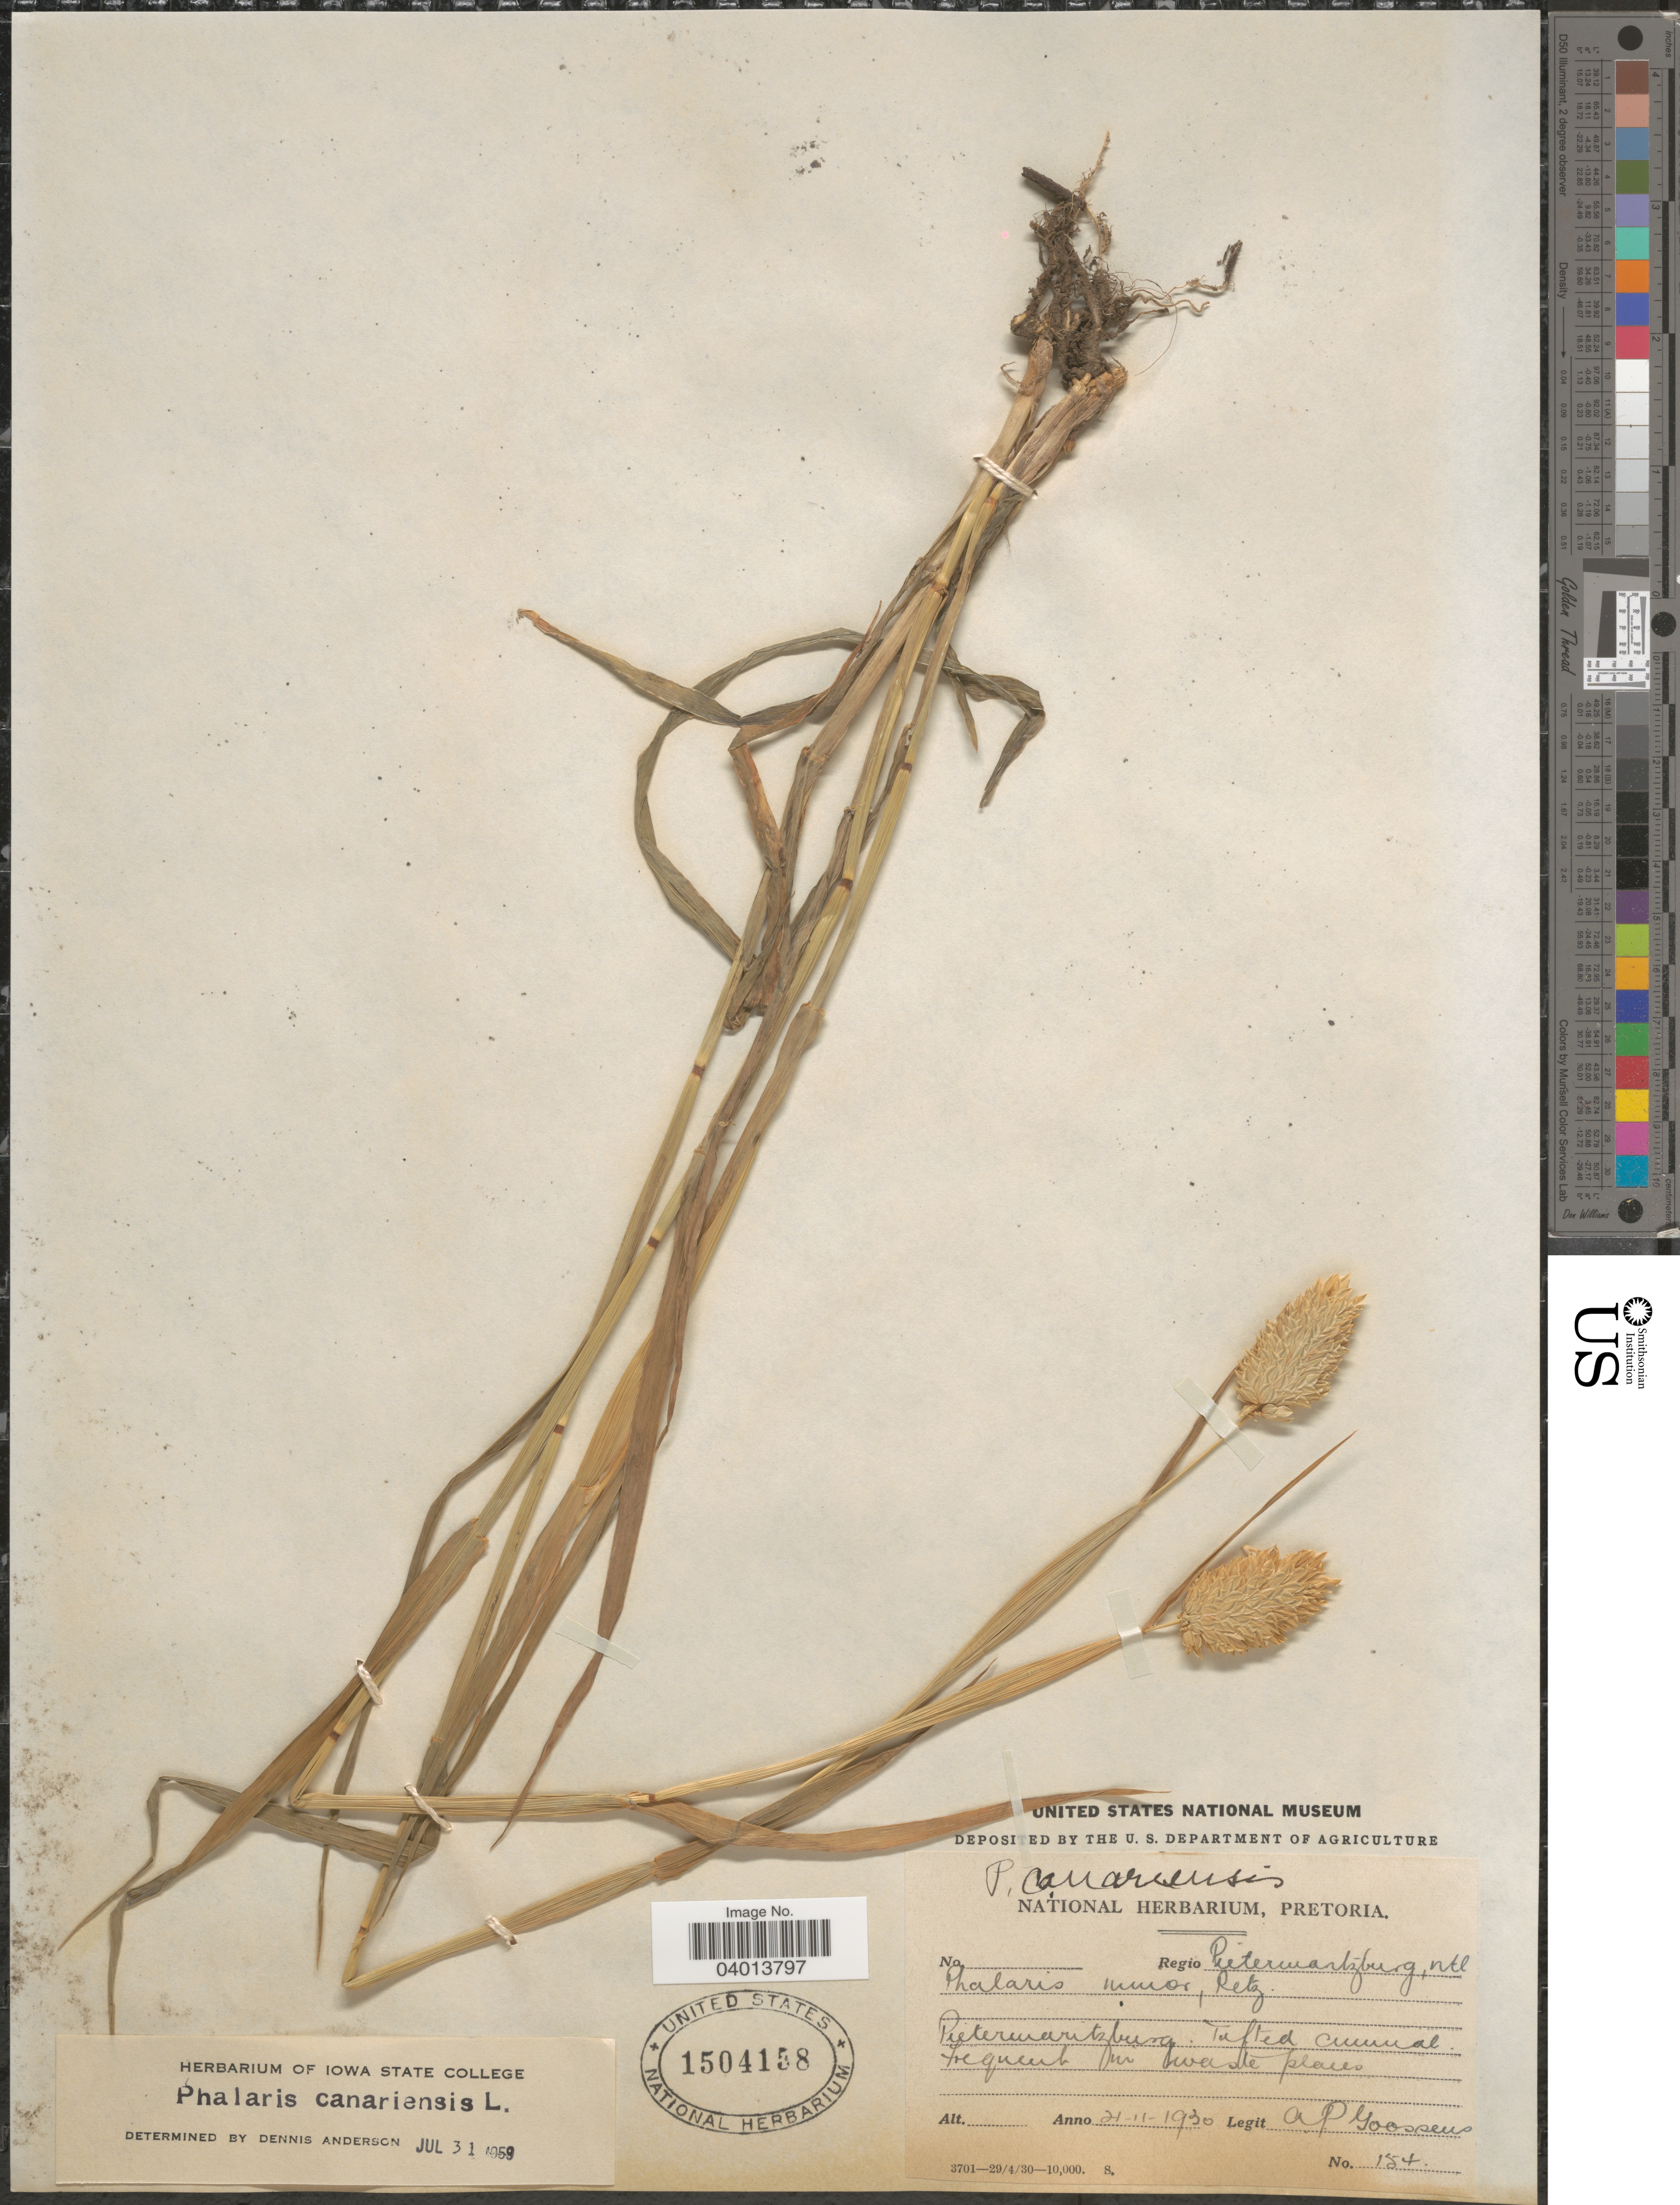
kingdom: Plantae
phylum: Tracheophyta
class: Liliopsida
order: Poales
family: Poaceae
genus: Phalaris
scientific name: Phalaris canariensis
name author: L.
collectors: A. P. G. Goossens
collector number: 154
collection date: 1930-11-21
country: South Africa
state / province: KwaZulu-Natal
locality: Regio Pietermaritzburg, Ntl. Pietermaritzburg.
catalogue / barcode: US 1504158